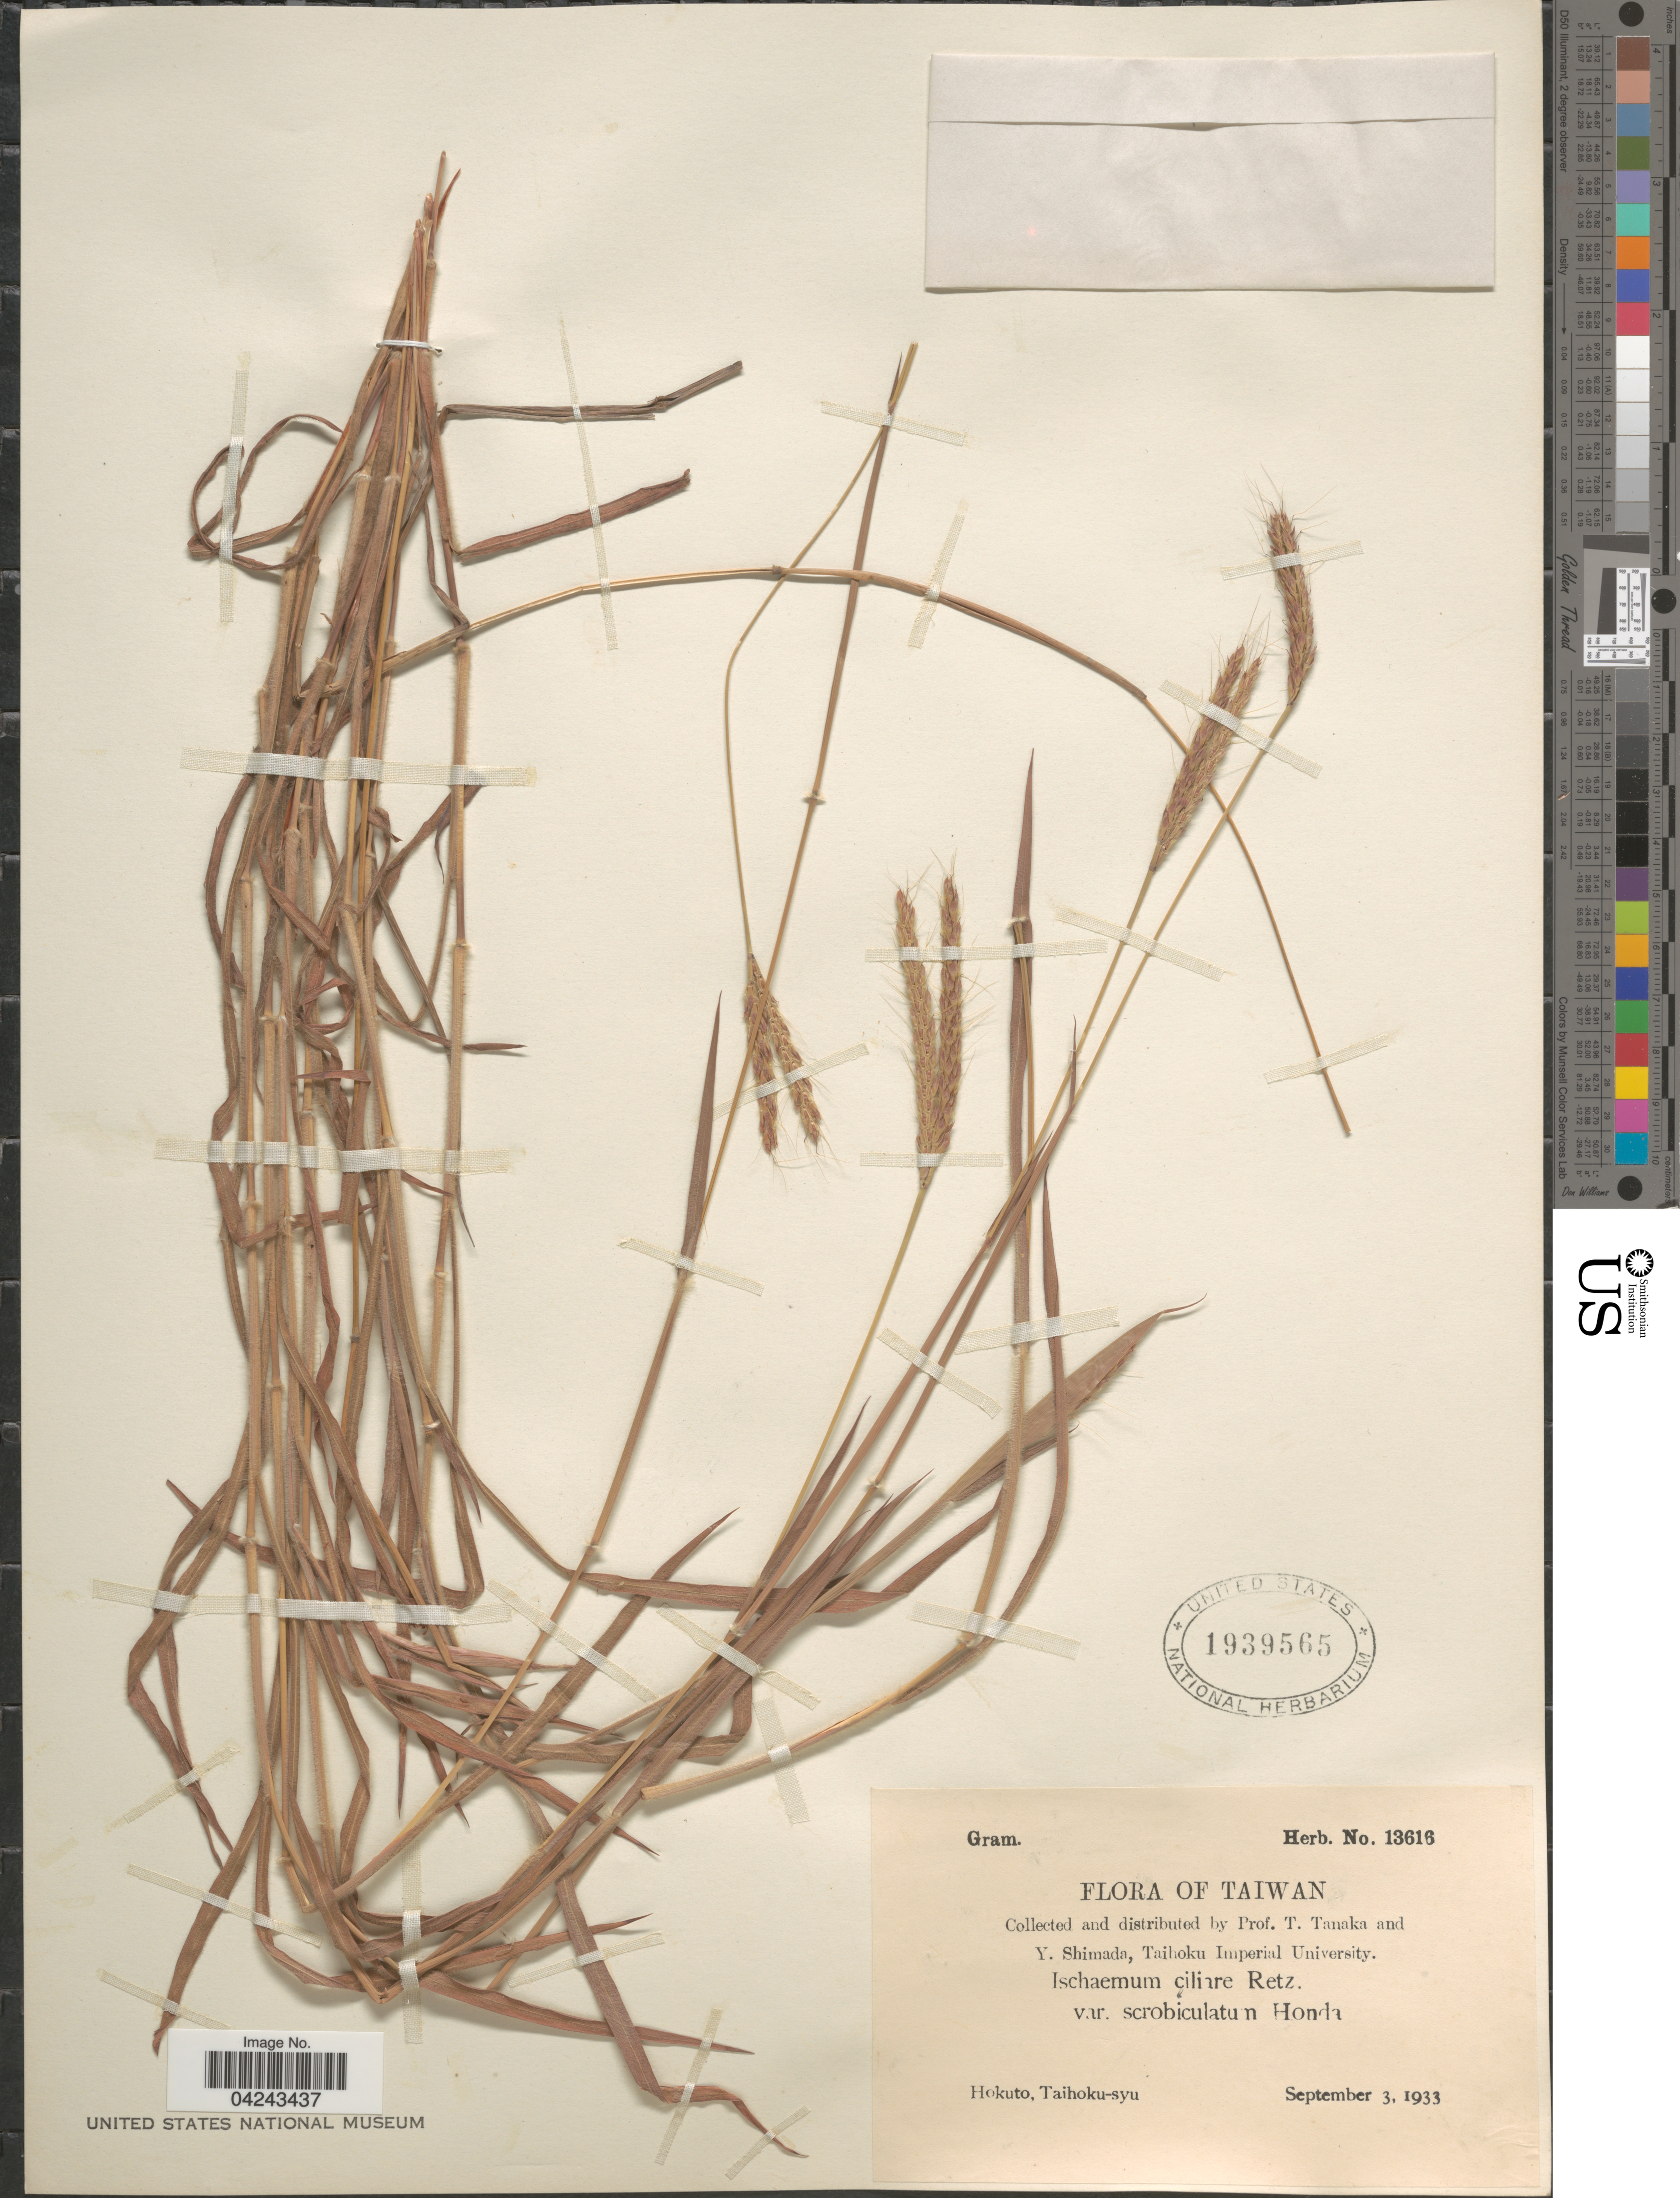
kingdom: Plantae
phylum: Tracheophyta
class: Liliopsida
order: Poales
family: Poaceae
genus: Ischaemum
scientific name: Ischaemum ciliare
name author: Retz.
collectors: T. Tanaka & Y. Shimada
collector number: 13616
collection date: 1933-09-03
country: Taiwan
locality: Hokuto, Taihoku-syu.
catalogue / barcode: US 1939565